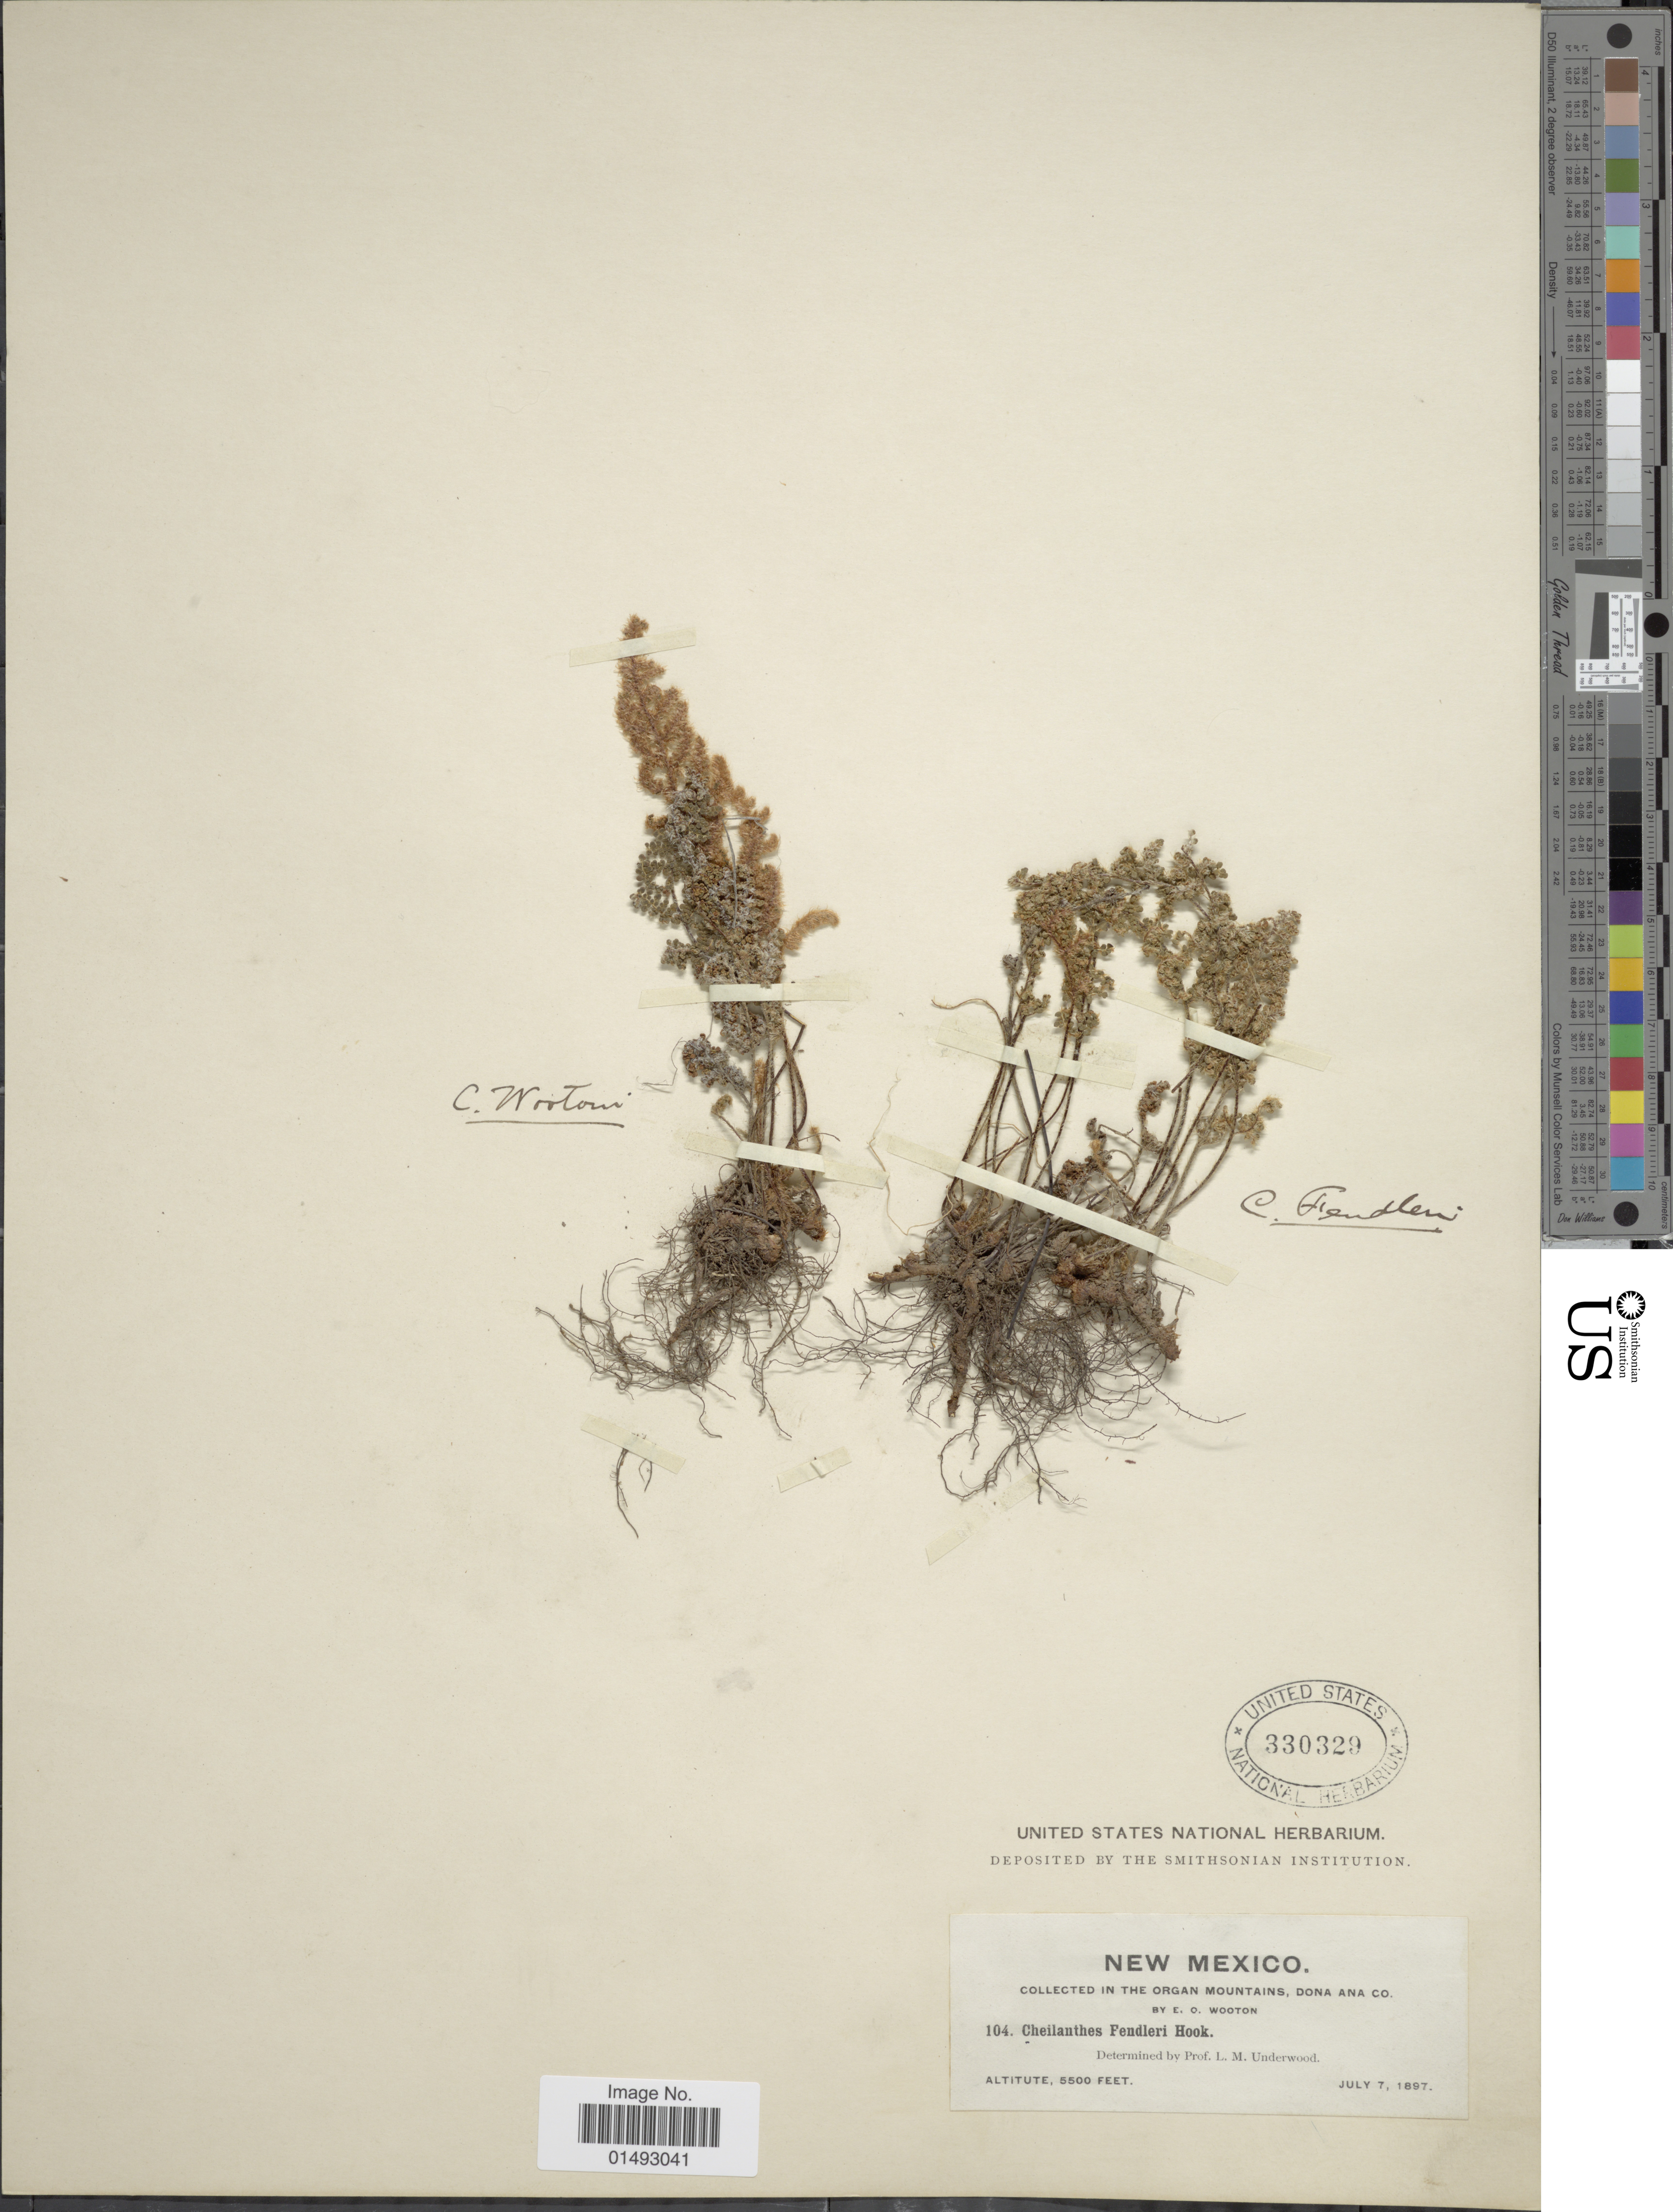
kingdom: Plantae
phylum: Tracheophyta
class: Polypodiopsida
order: Polypodiales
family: Pteridaceae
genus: Myriopteris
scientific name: Myriopteris fendleri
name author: (Hook.) E. Fourn.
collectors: E. O. Wooton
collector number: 104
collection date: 1897-07-07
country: United States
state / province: New Mexico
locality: In the Organ Mountains, Dona Ana Co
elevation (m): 1676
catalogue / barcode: US 330329